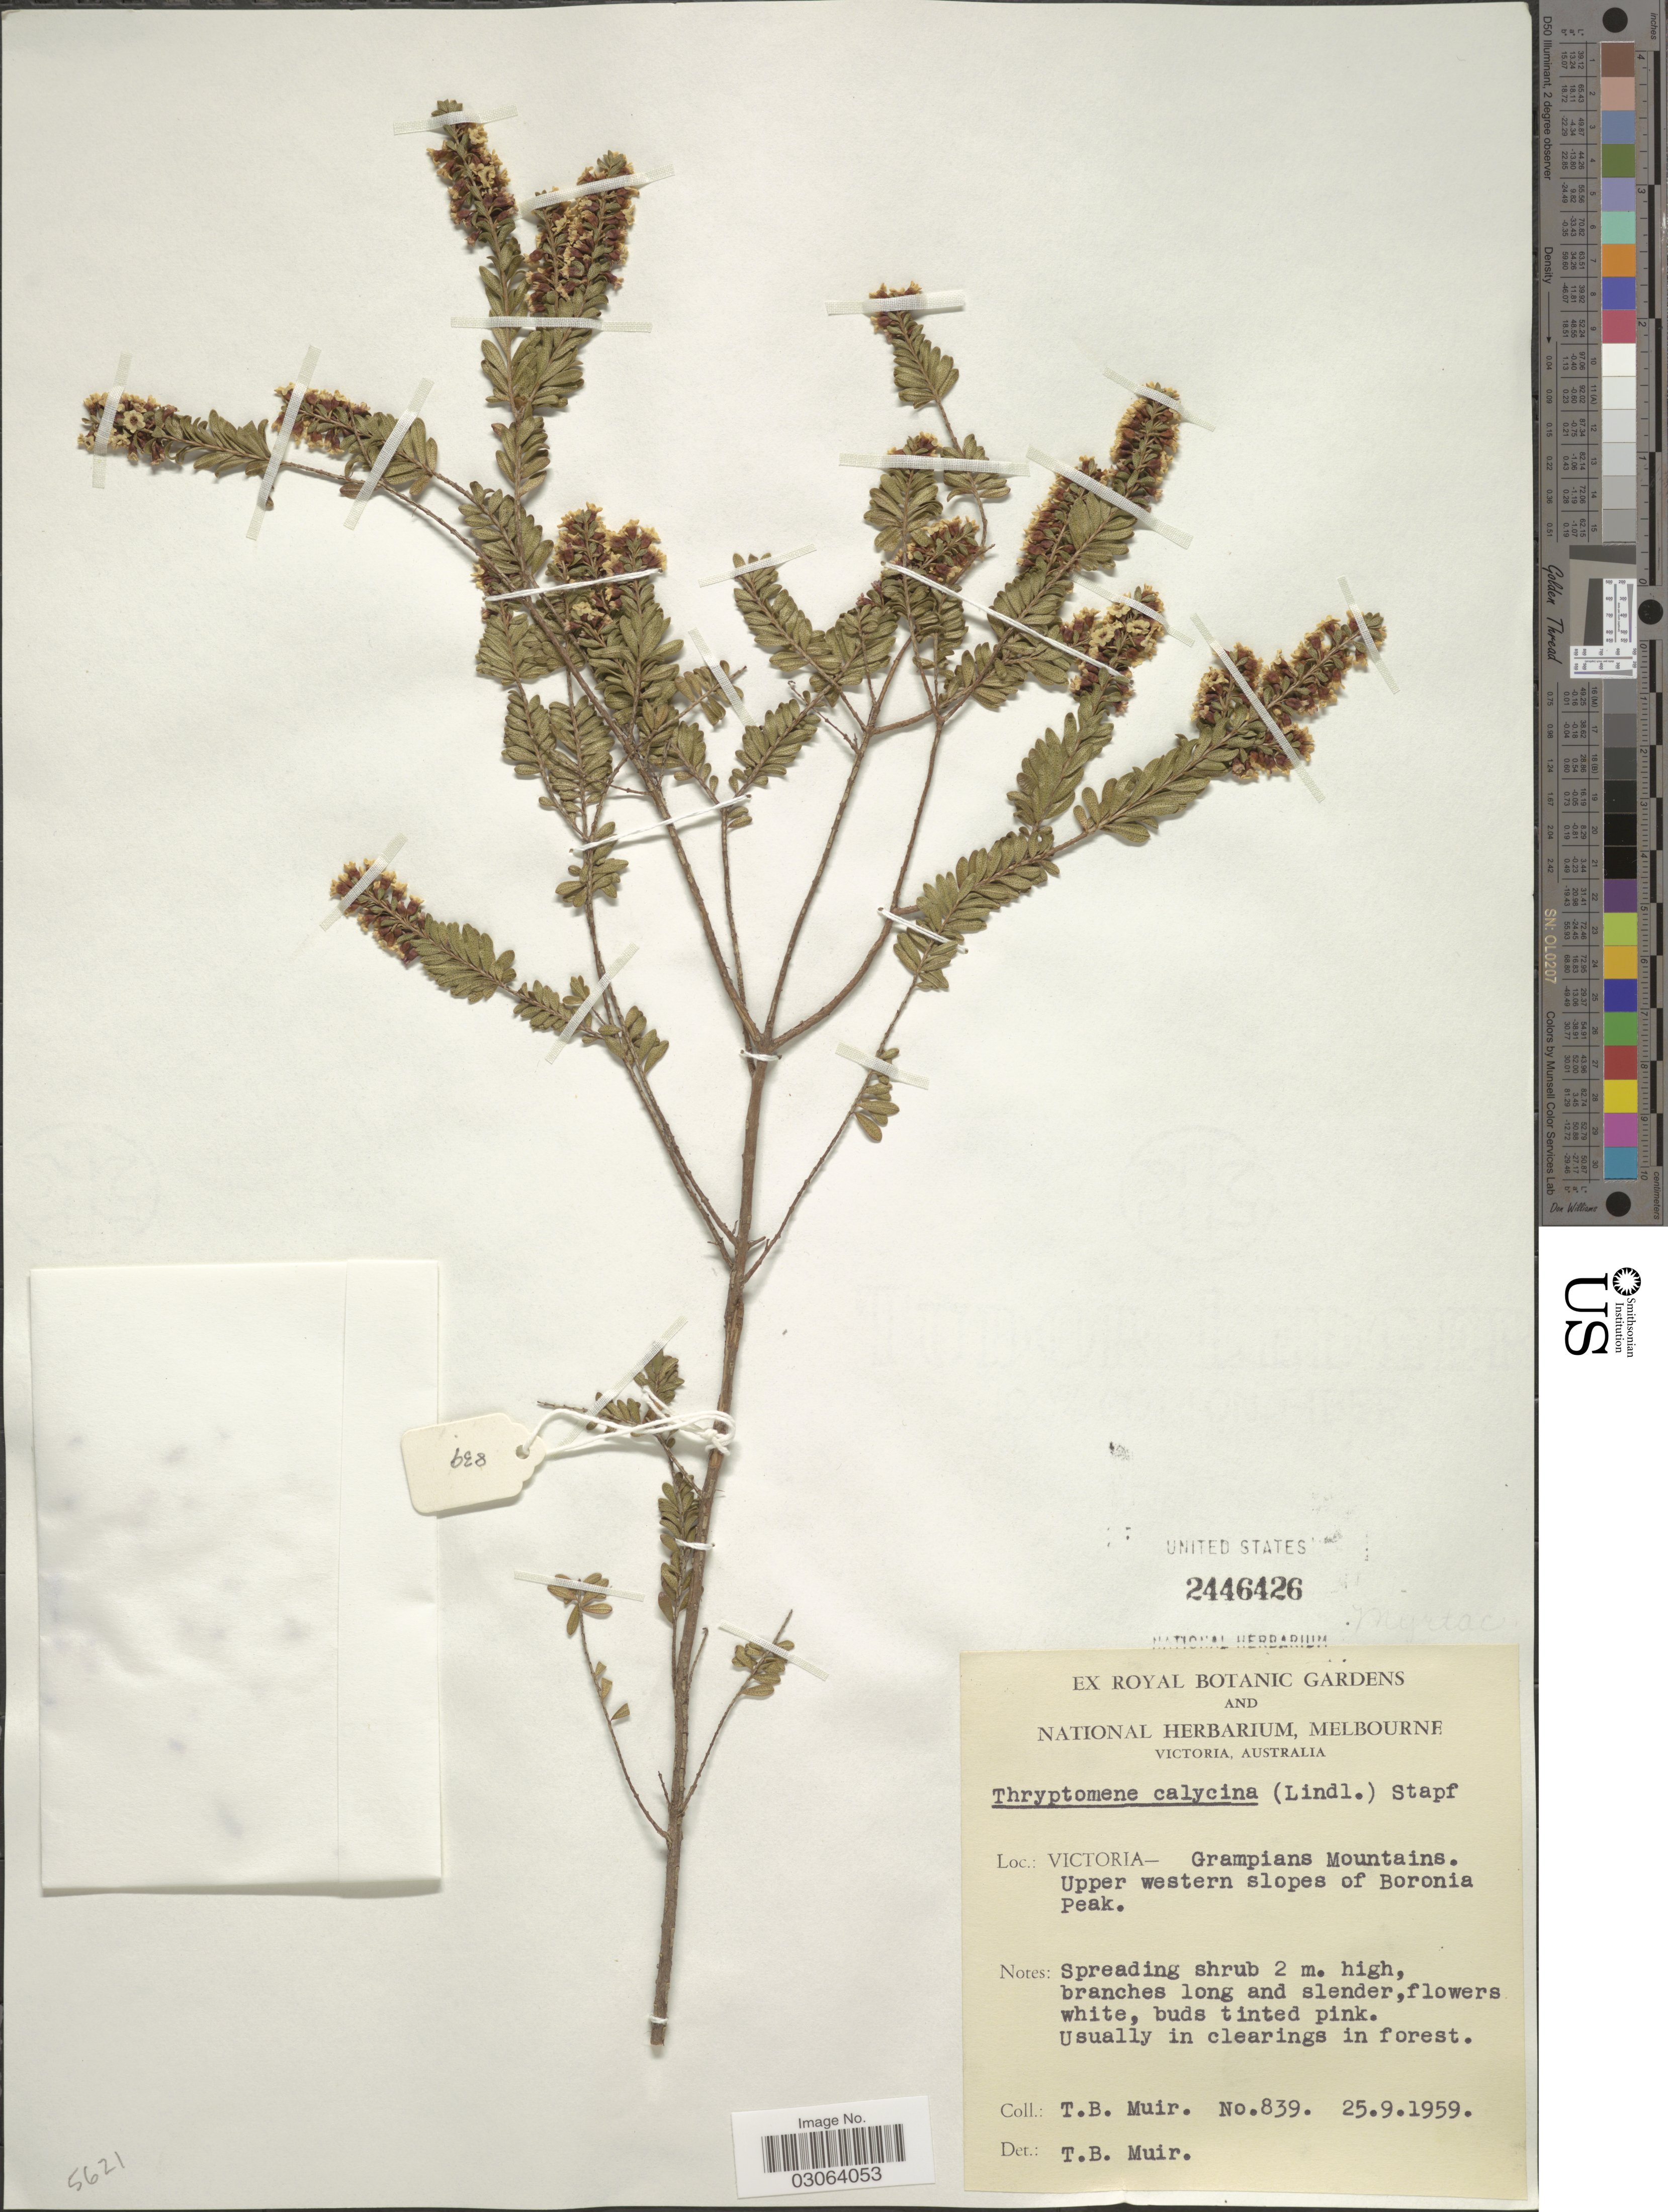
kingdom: Plantae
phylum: Tracheophyta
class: Magnoliopsida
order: Myrtales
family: Myrtaceae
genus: Thryptomene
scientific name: Thryptomene calycina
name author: (Lindl.) Stapf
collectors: T. Muir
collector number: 839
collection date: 1959-09-25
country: Australia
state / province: Victoria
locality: Victoria, Grampians Mountains, Upper western slopes of Boronia Peak.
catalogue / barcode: US 2446426